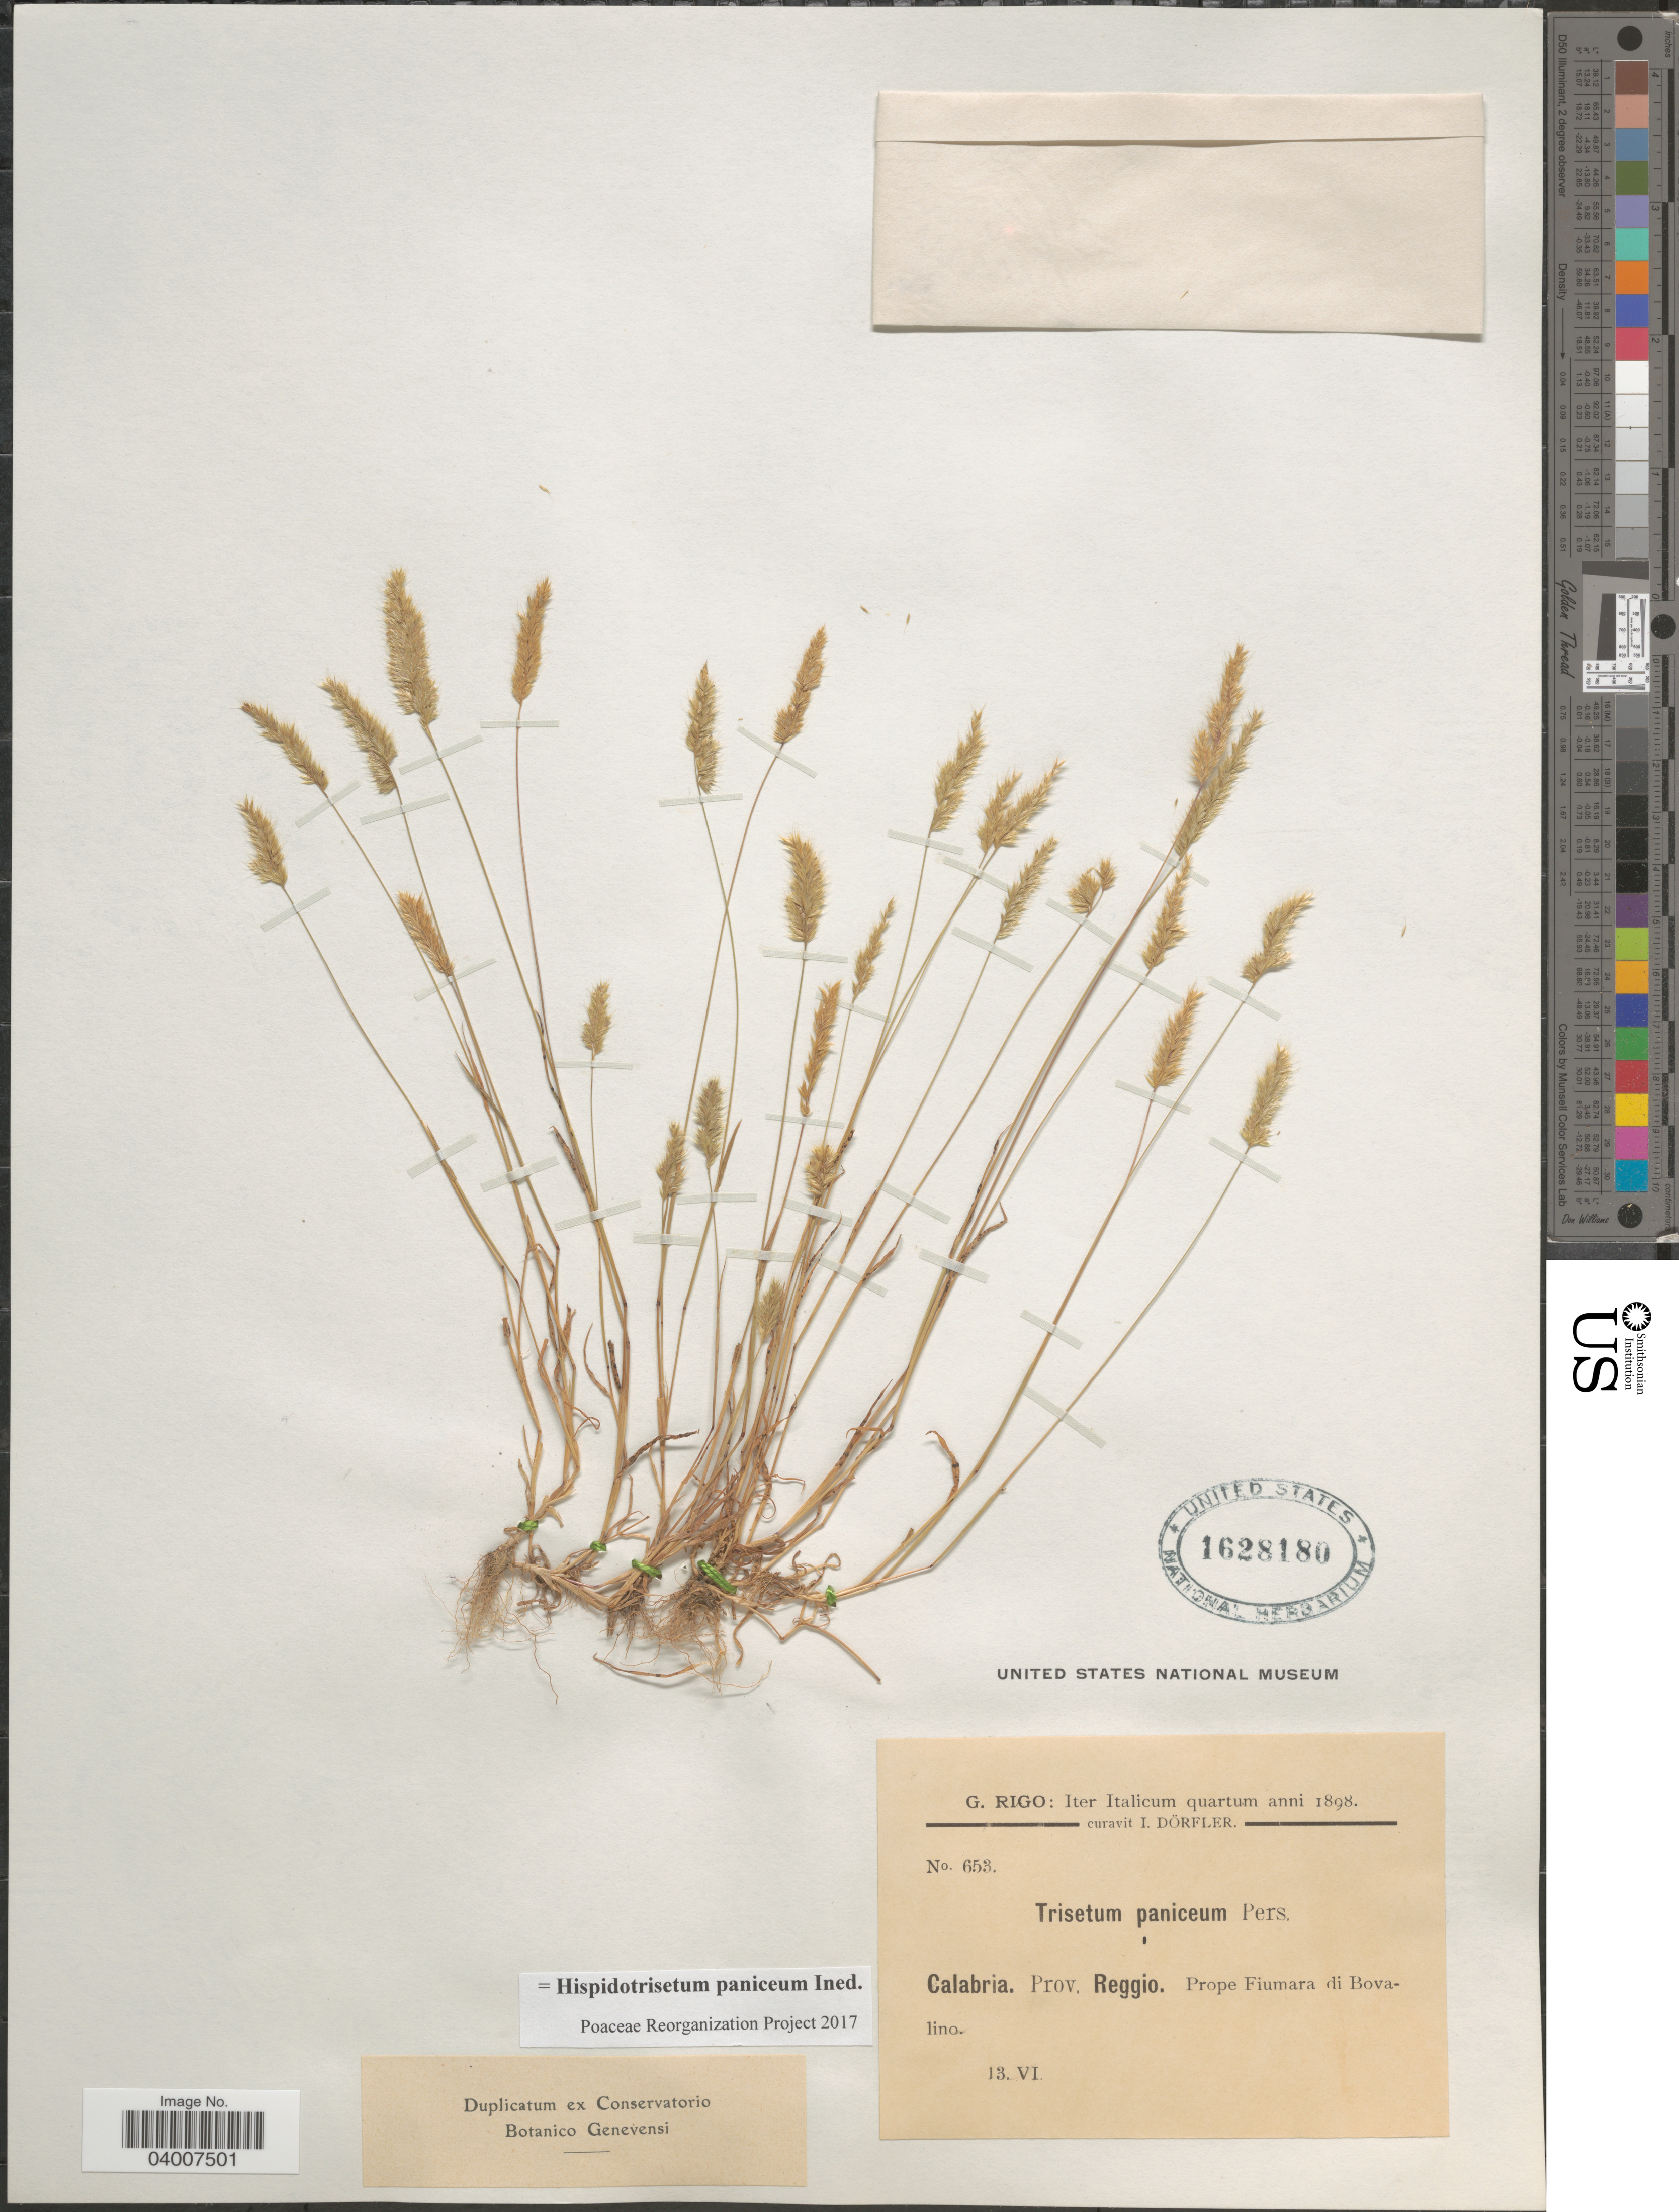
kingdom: Plantae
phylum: Tracheophyta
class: Liliopsida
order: Poales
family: Poaceae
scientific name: Hispidotrisetum paniceum ined.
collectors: G. Rigo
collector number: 653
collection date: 1898-06-13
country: Italy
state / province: Calabria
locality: Prov. Reggio. Prope Fiumara di Bovalino.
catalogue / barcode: US 1628180